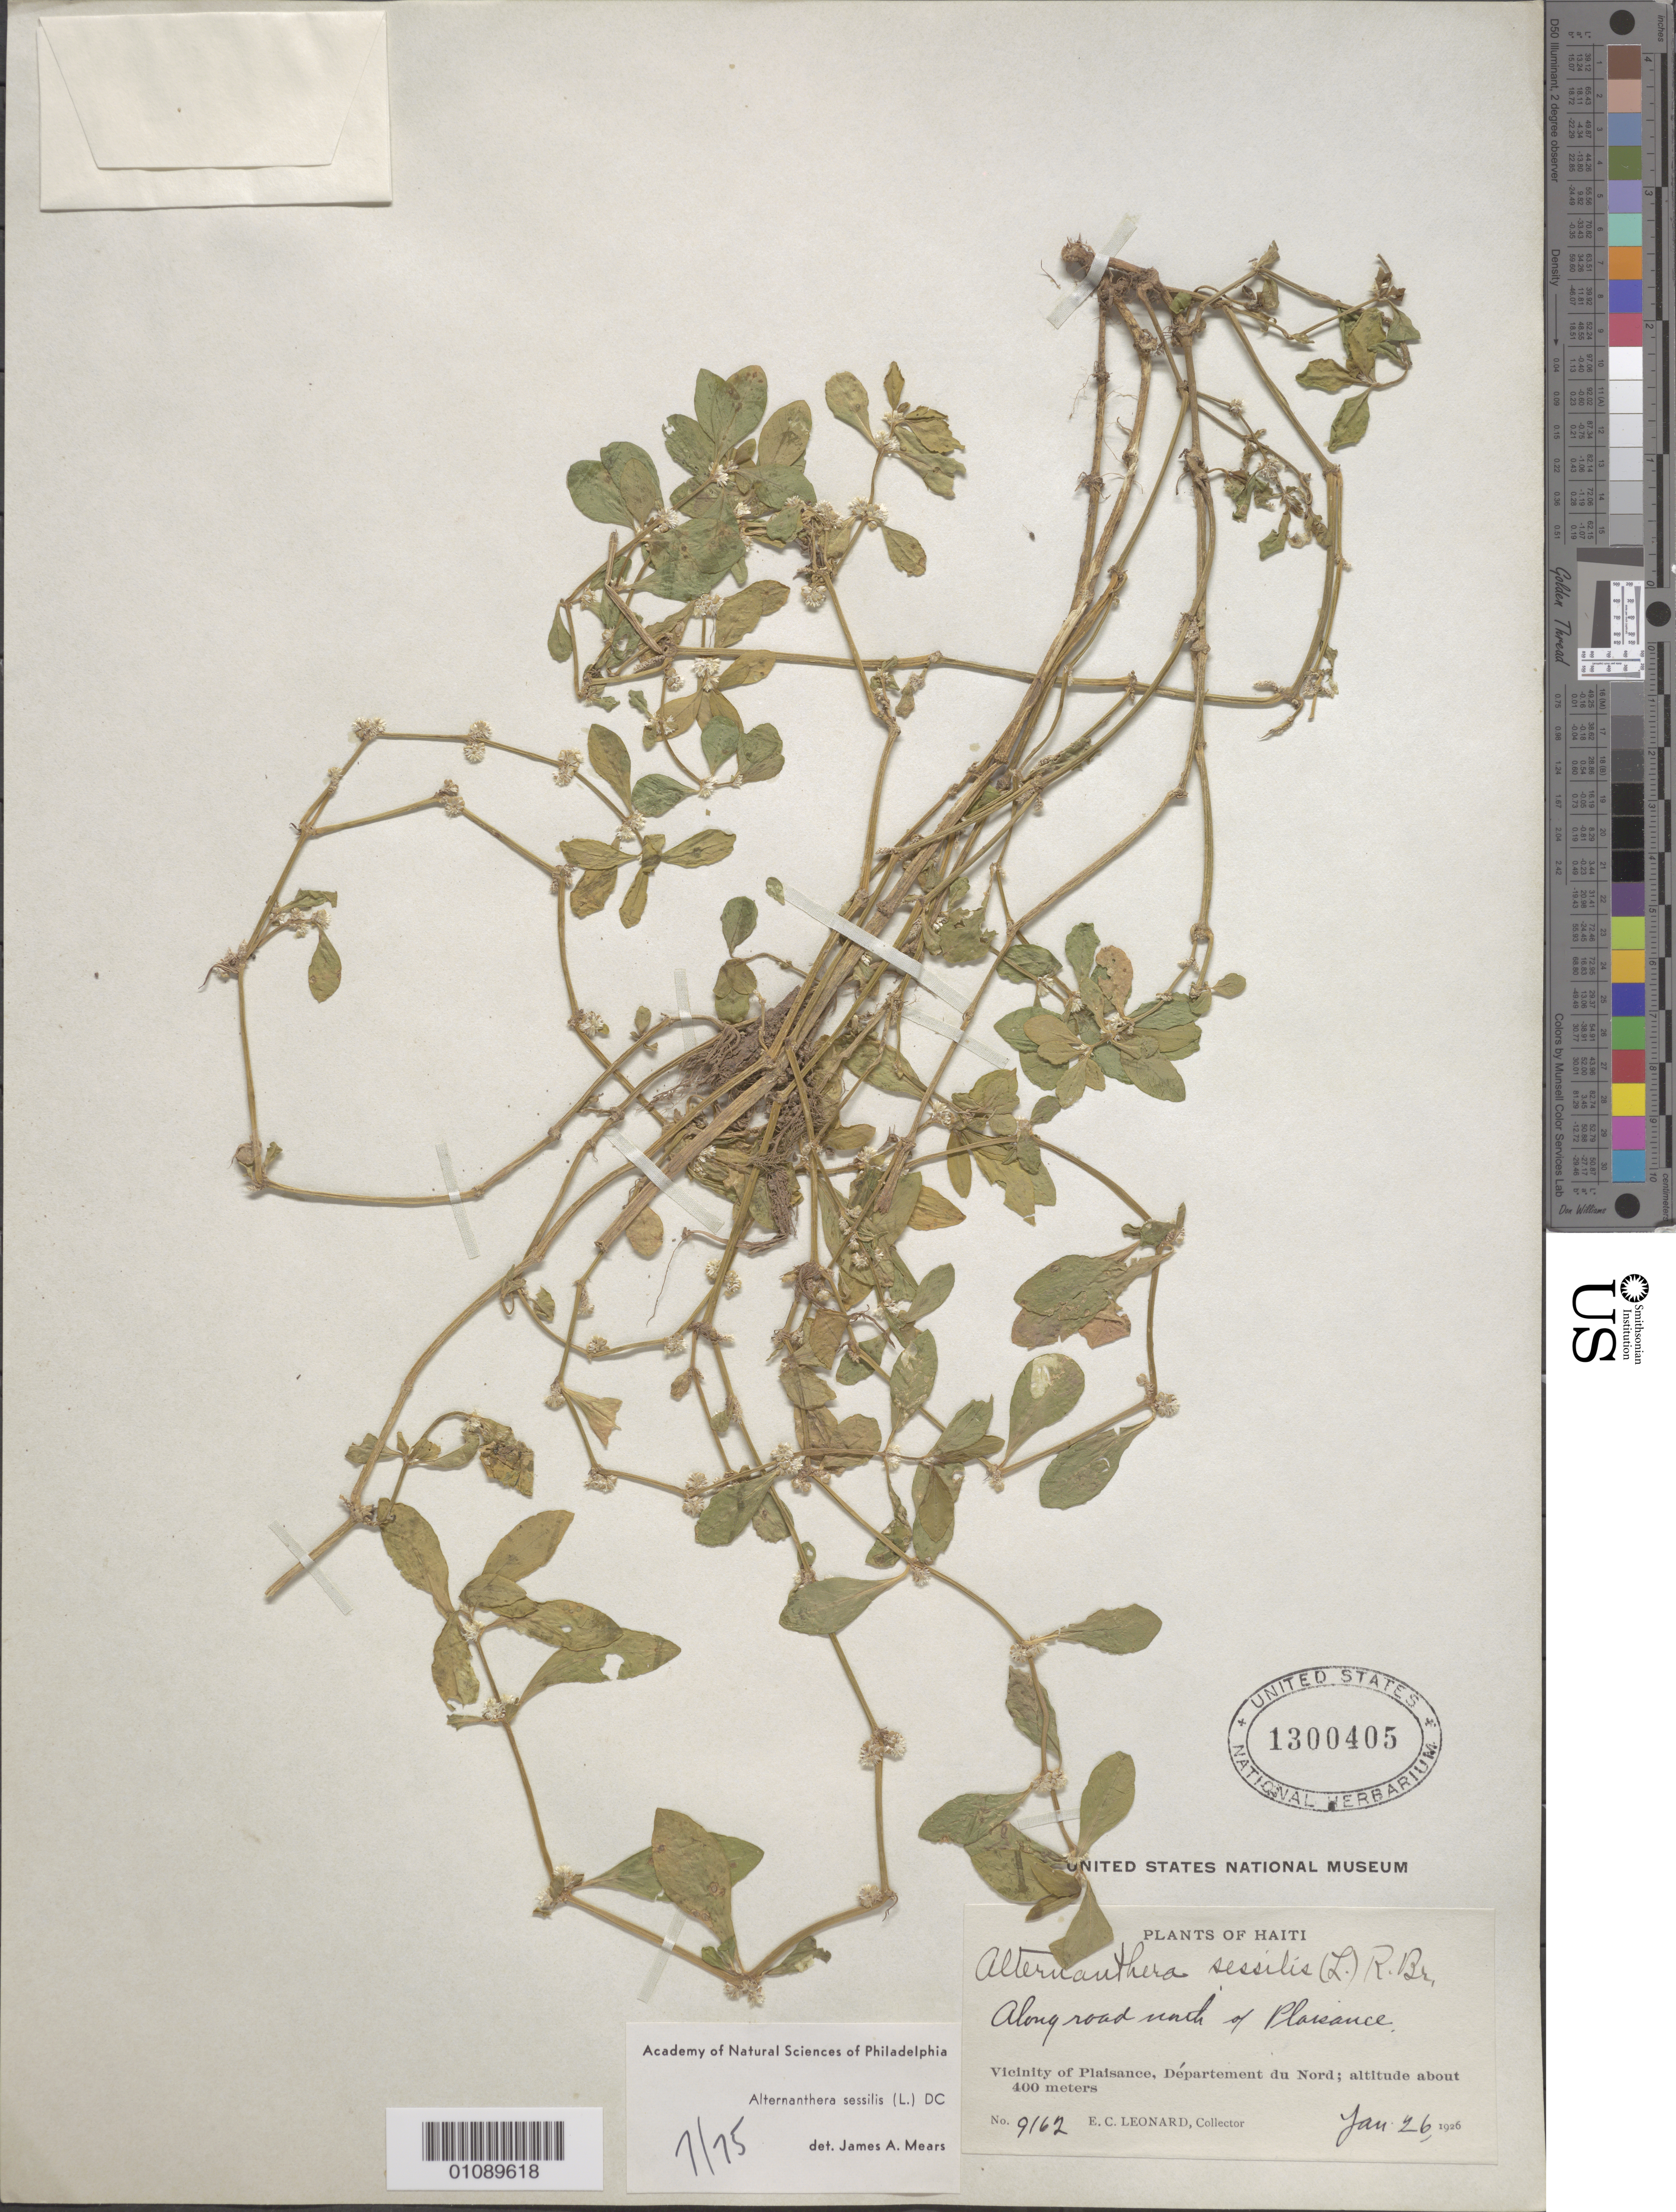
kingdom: Plantae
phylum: Tracheophyta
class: Magnoliopsida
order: Caryophyllales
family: Amaranthaceae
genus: Alternanthera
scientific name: Alternanthera sessilis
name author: (L.) DC.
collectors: E. C. Leonard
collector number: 9162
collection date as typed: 26 Jan 1926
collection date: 1926-01-26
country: Haiti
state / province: Nord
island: Hispaniola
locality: Vicinity of Plaisance, N of Plaisance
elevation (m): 400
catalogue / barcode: US 1300405